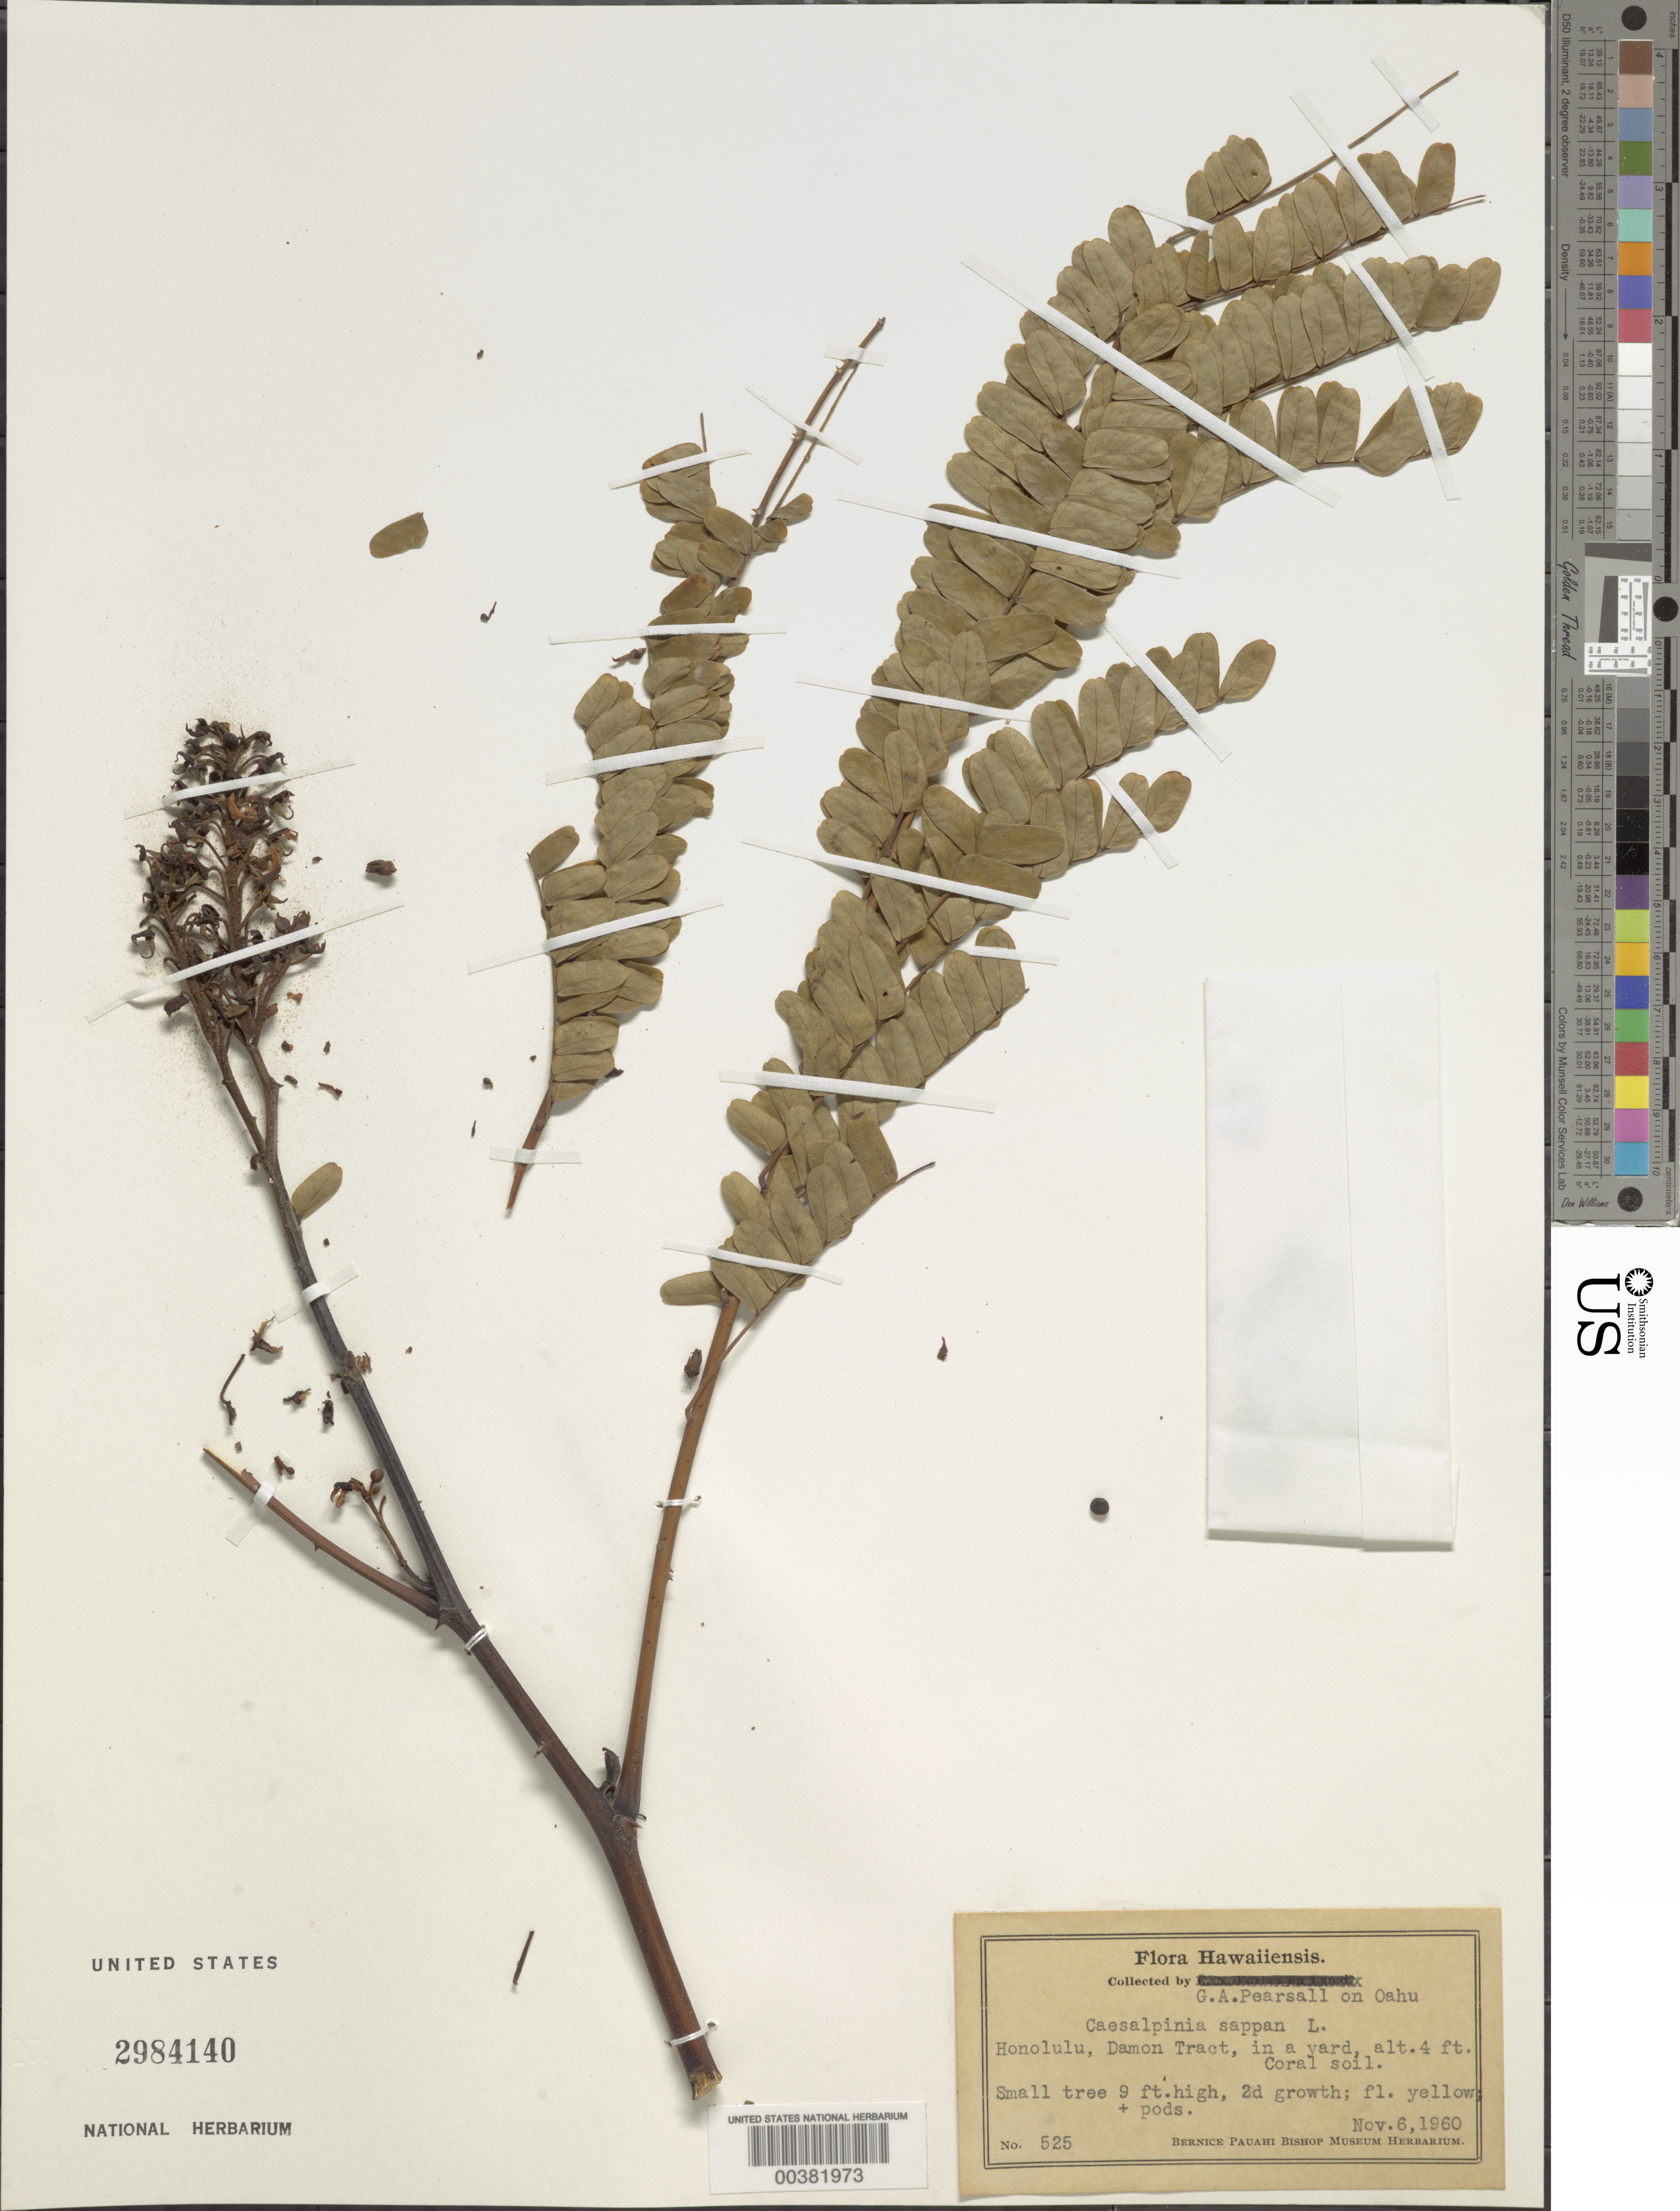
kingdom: Plantae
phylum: Tracheophyta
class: Magnoliopsida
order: Fabales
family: Fabaceae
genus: Biancaea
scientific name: Biancaea sappan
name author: (L.) Tod.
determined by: Wagner, W. L., (BOT), Smithsonian Institution - National Museum of Natural History (UNITED STATES)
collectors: G. Persall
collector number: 525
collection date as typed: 06 Nov 1960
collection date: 1960-11-06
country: United States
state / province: Hawaii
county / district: Honolulu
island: Oahu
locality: Honolulu, damon tract, in a yard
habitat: Coral soil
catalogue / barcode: US 2984140